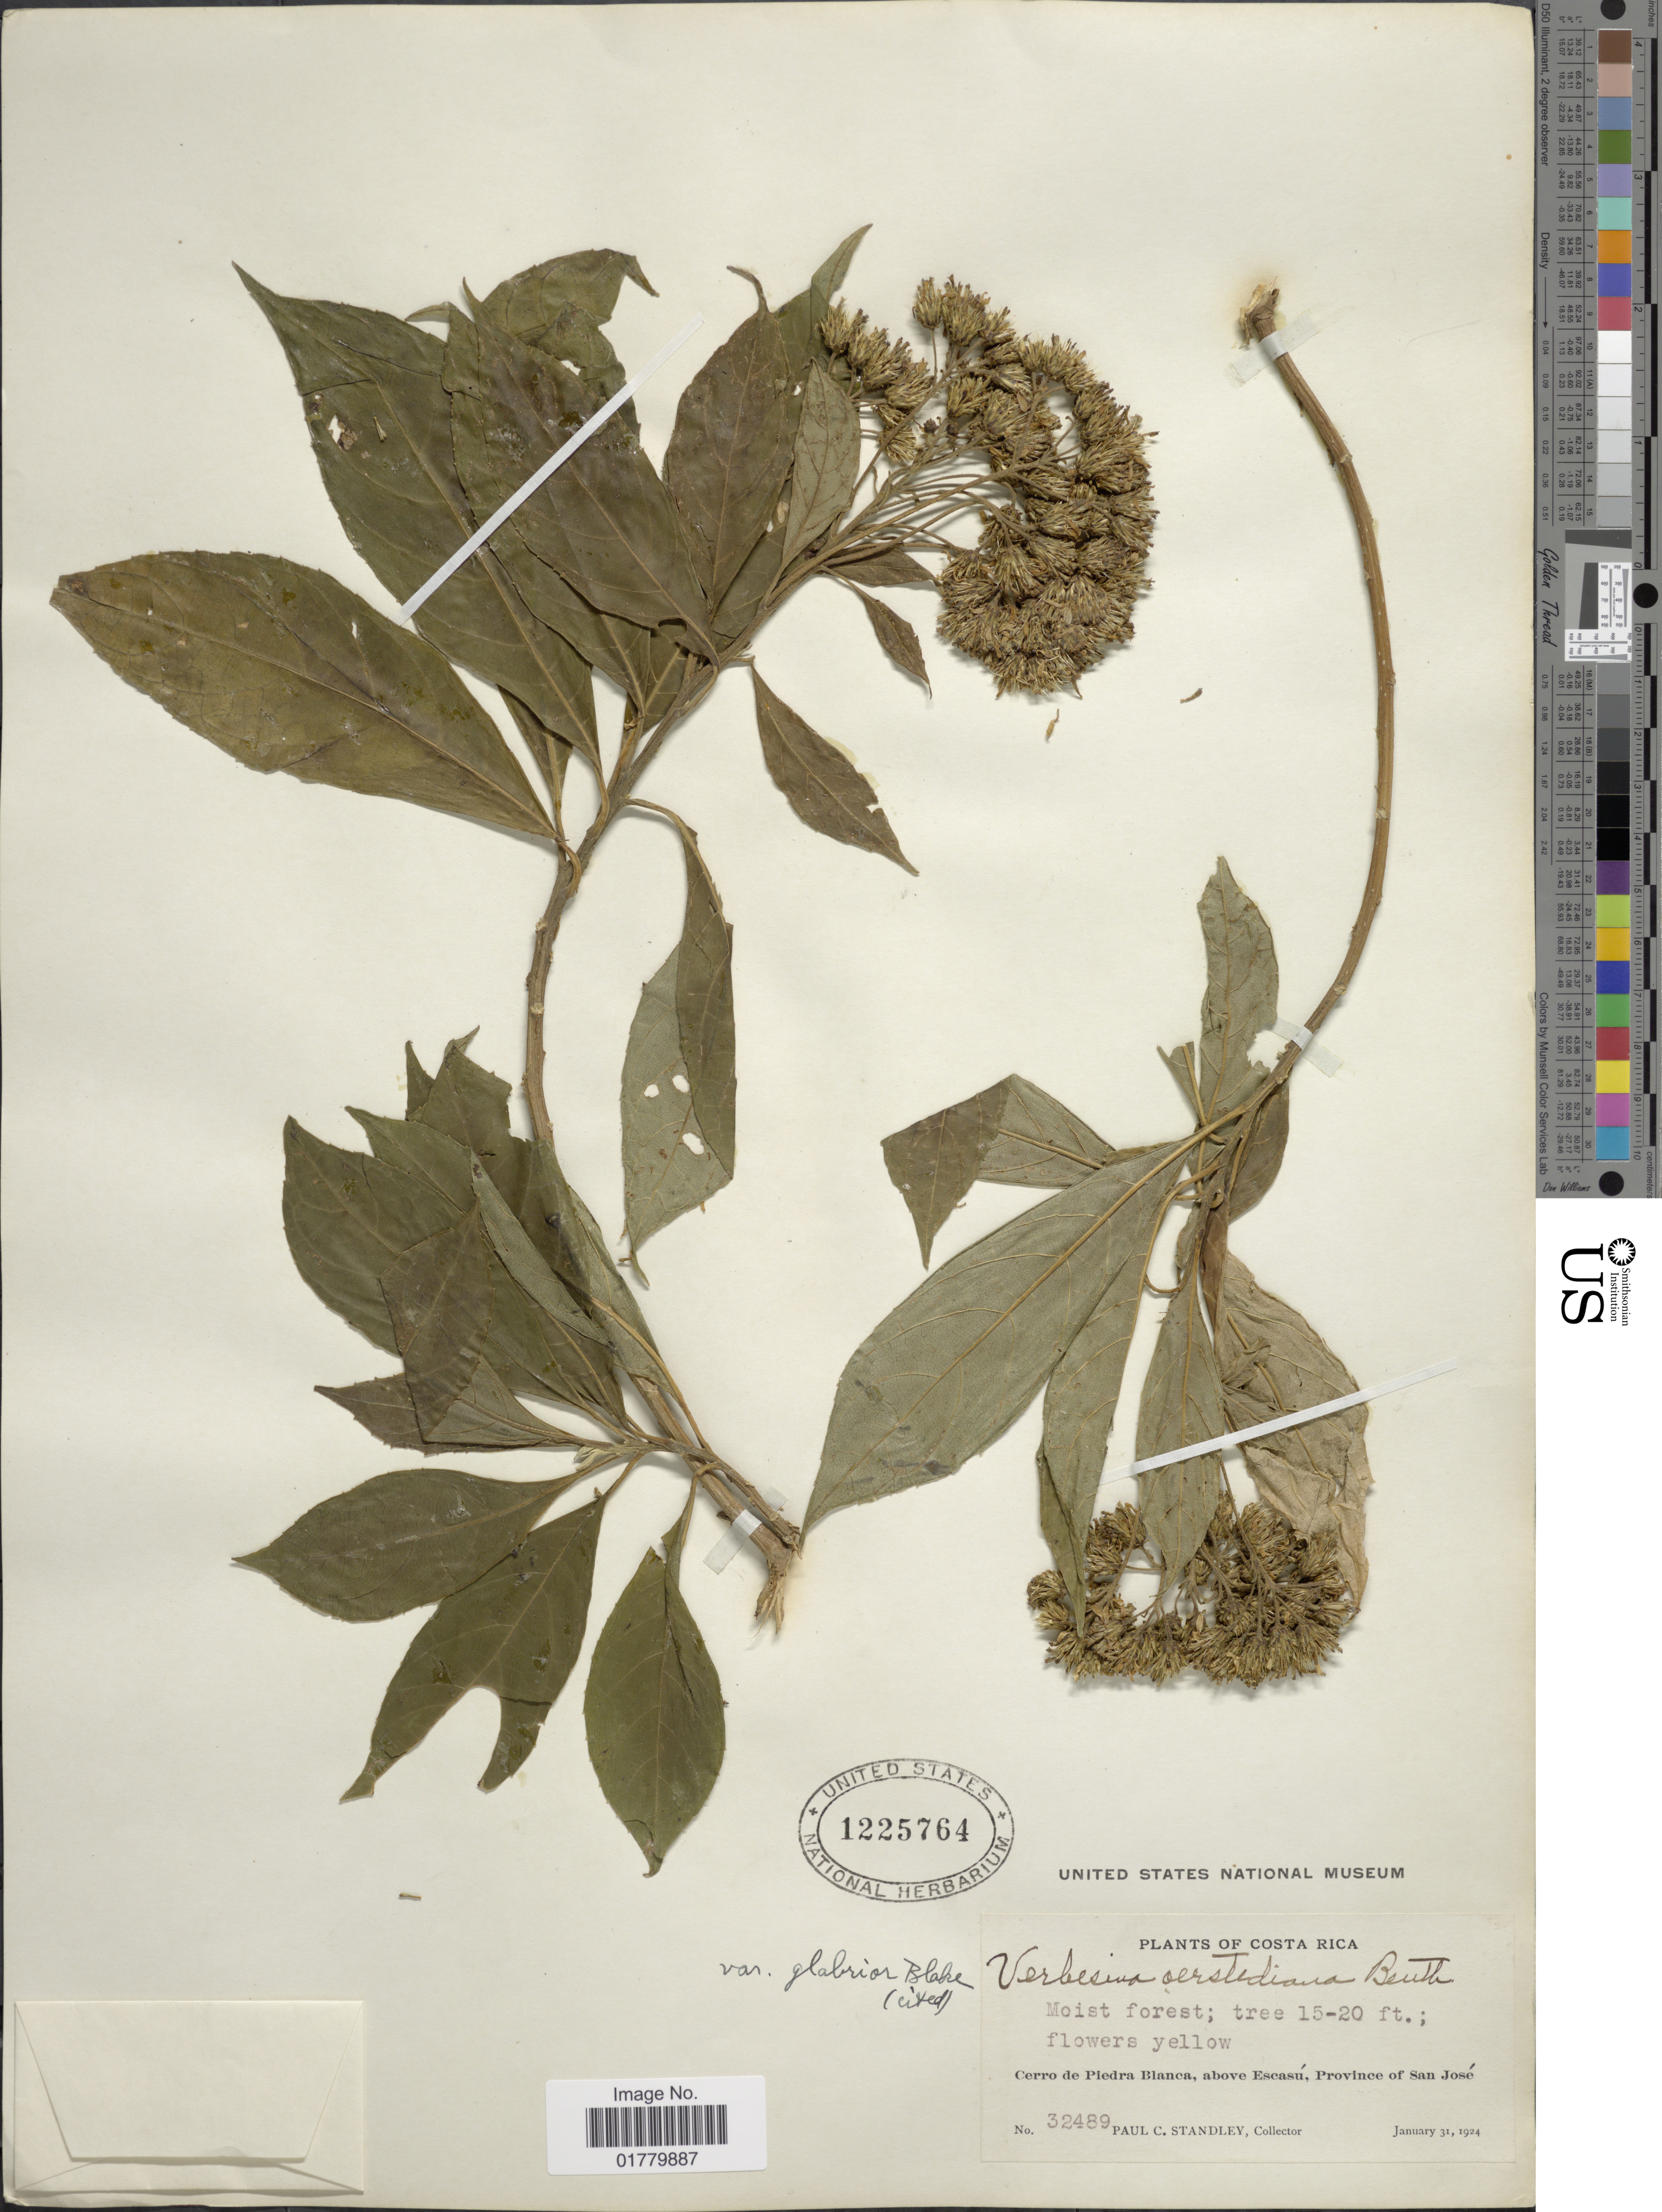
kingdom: Plantae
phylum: Tracheophyta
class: Magnoliopsida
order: Asterales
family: Asteraceae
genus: Verbesina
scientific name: Verbesina oerstediana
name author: Benth. in Oerst.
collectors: P. C. Standley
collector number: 32489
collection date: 1924-01-31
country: Costa Rica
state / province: San José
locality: Cerro de Piedra Blanca, above Escasú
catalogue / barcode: US 1225764